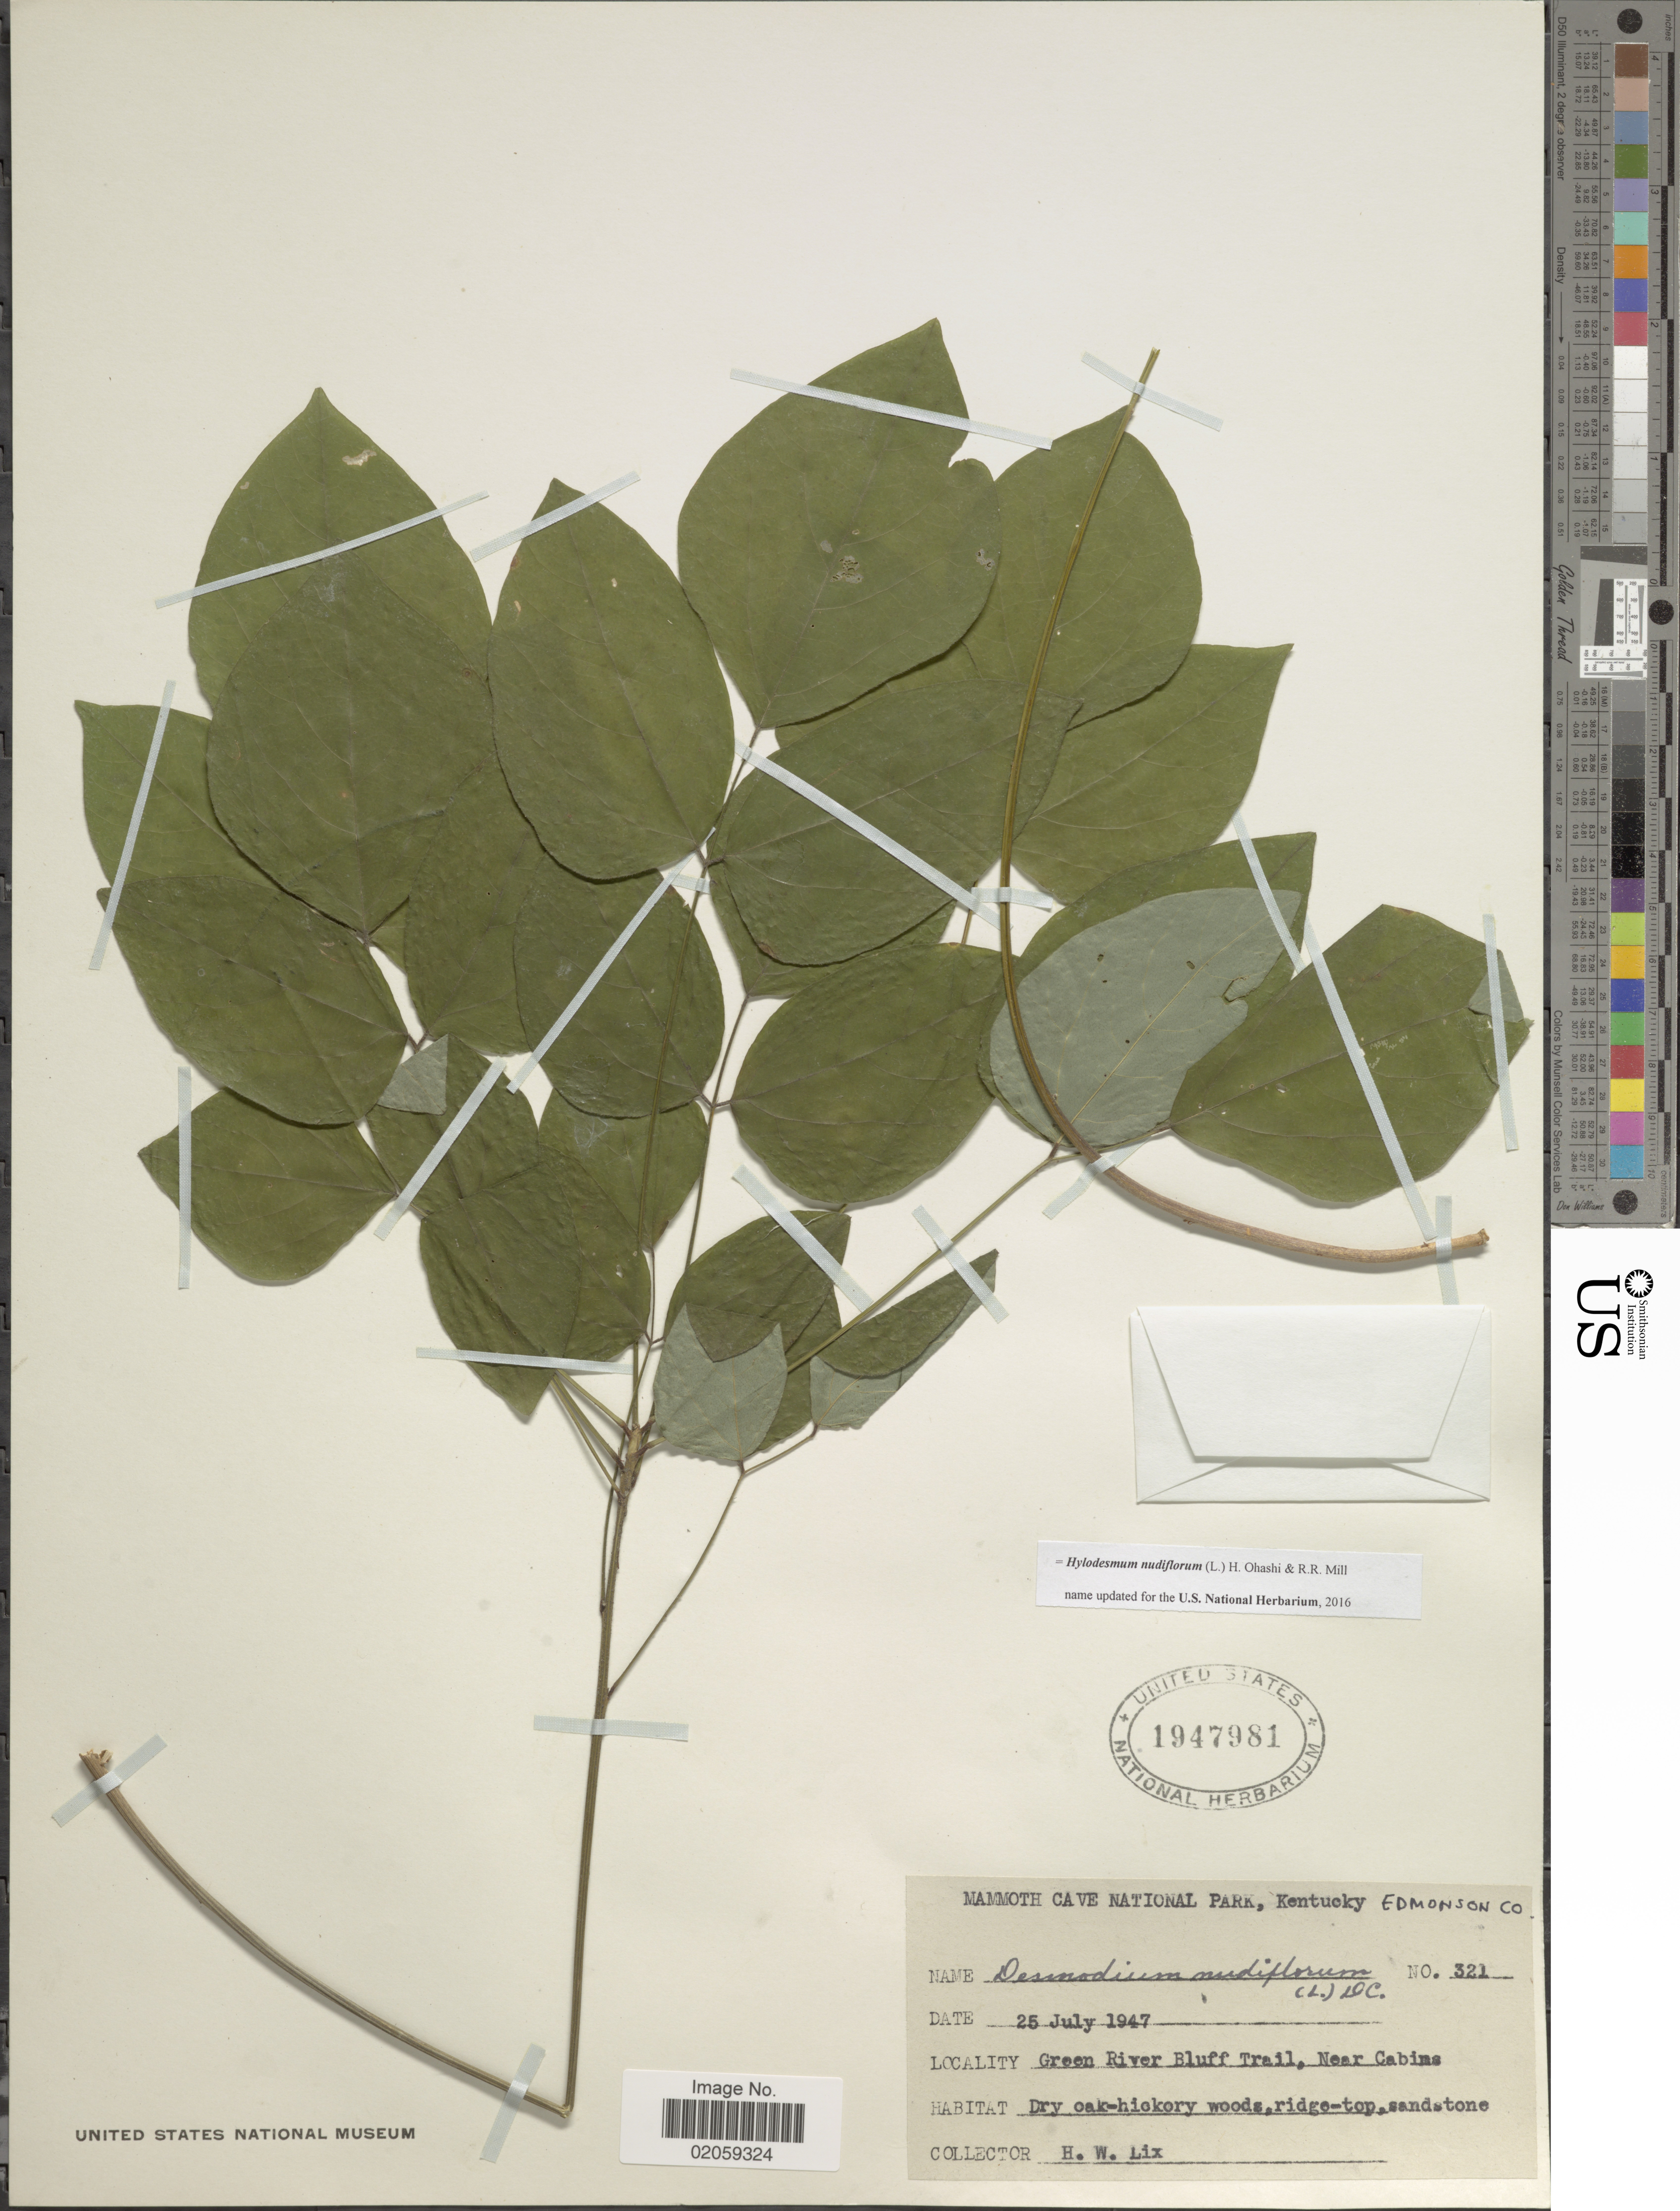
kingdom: Plantae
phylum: Tracheophyta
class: Magnoliopsida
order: Fabales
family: Fabaceae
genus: Hylodesmum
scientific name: Hylodesmum nudiflorum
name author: (L.) H. Ohashi & R.R. Mill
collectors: H. W. Lix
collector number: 321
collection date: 1947-07-25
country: United States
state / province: Kentucky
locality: Mammoth Cave National Park, Green River Bluff Trail, near Cabins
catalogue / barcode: US 1947981